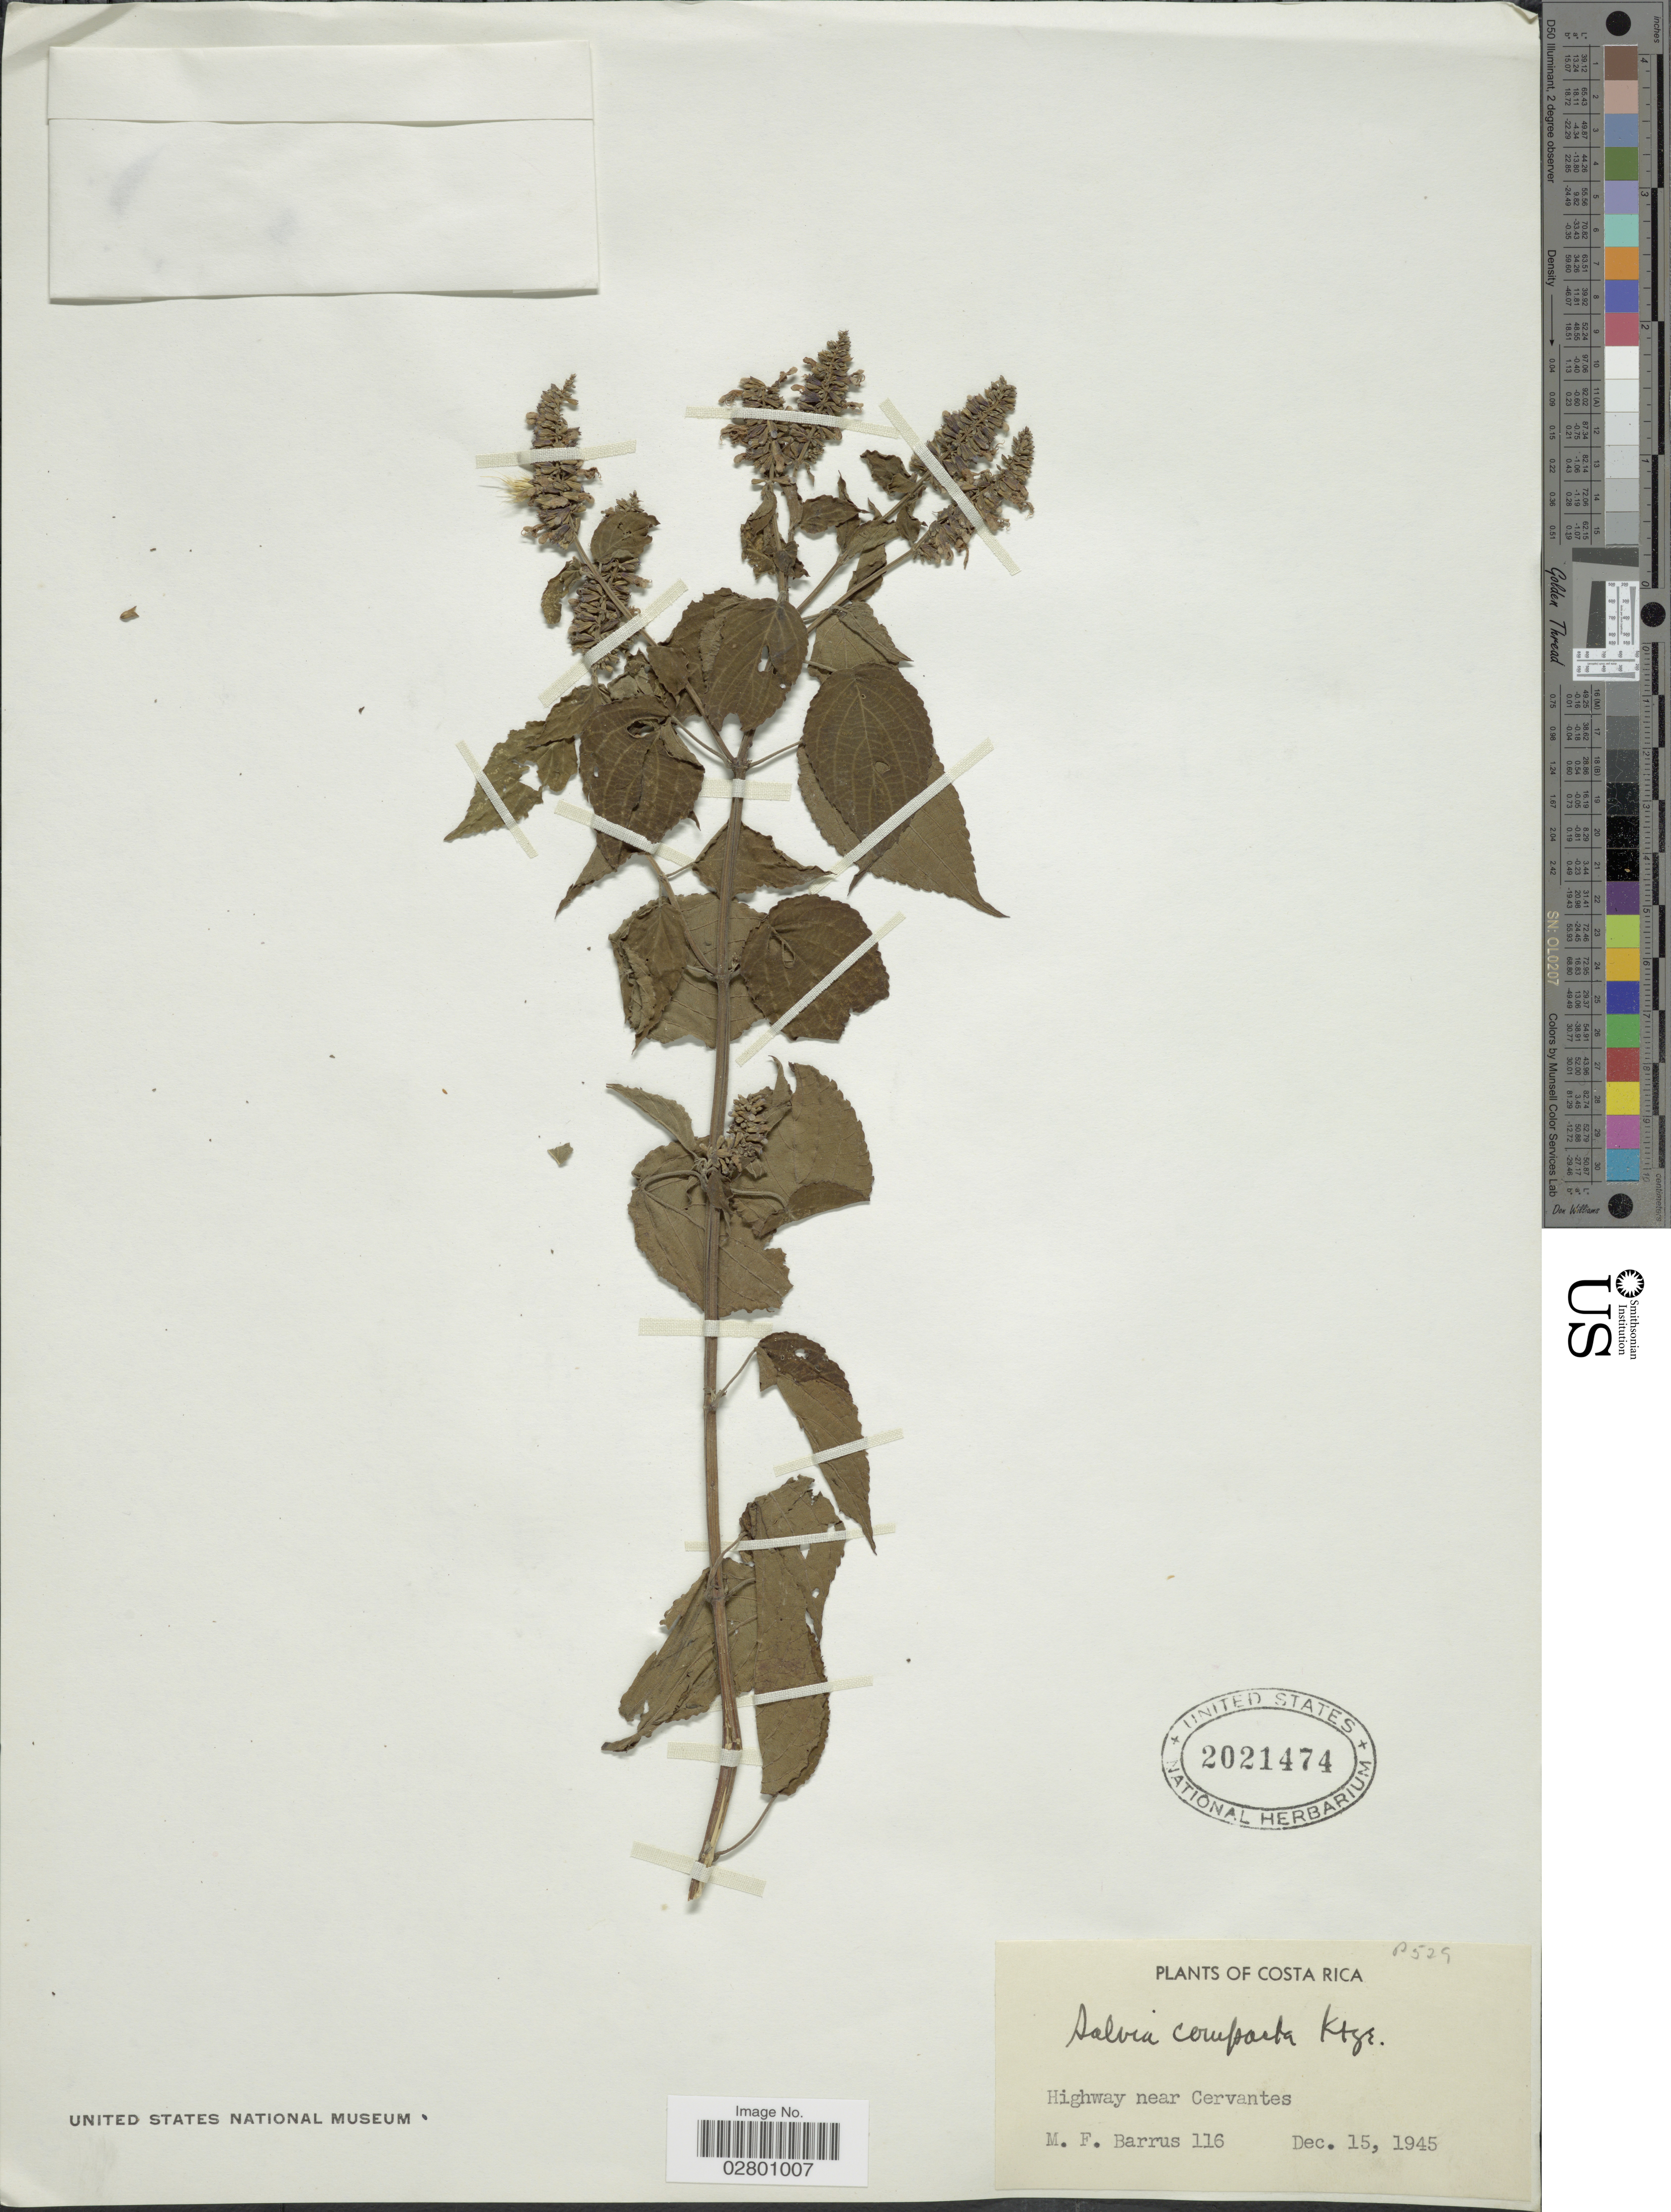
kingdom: Plantae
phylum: Tracheophyta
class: Magnoliopsida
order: Lamiales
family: Lamiaceae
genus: Salvia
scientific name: Salvia compacta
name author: Kuntze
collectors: M. Barrus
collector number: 116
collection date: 1945-12-15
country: Costa Rica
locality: Highway near Cervantes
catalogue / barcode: US 2021474